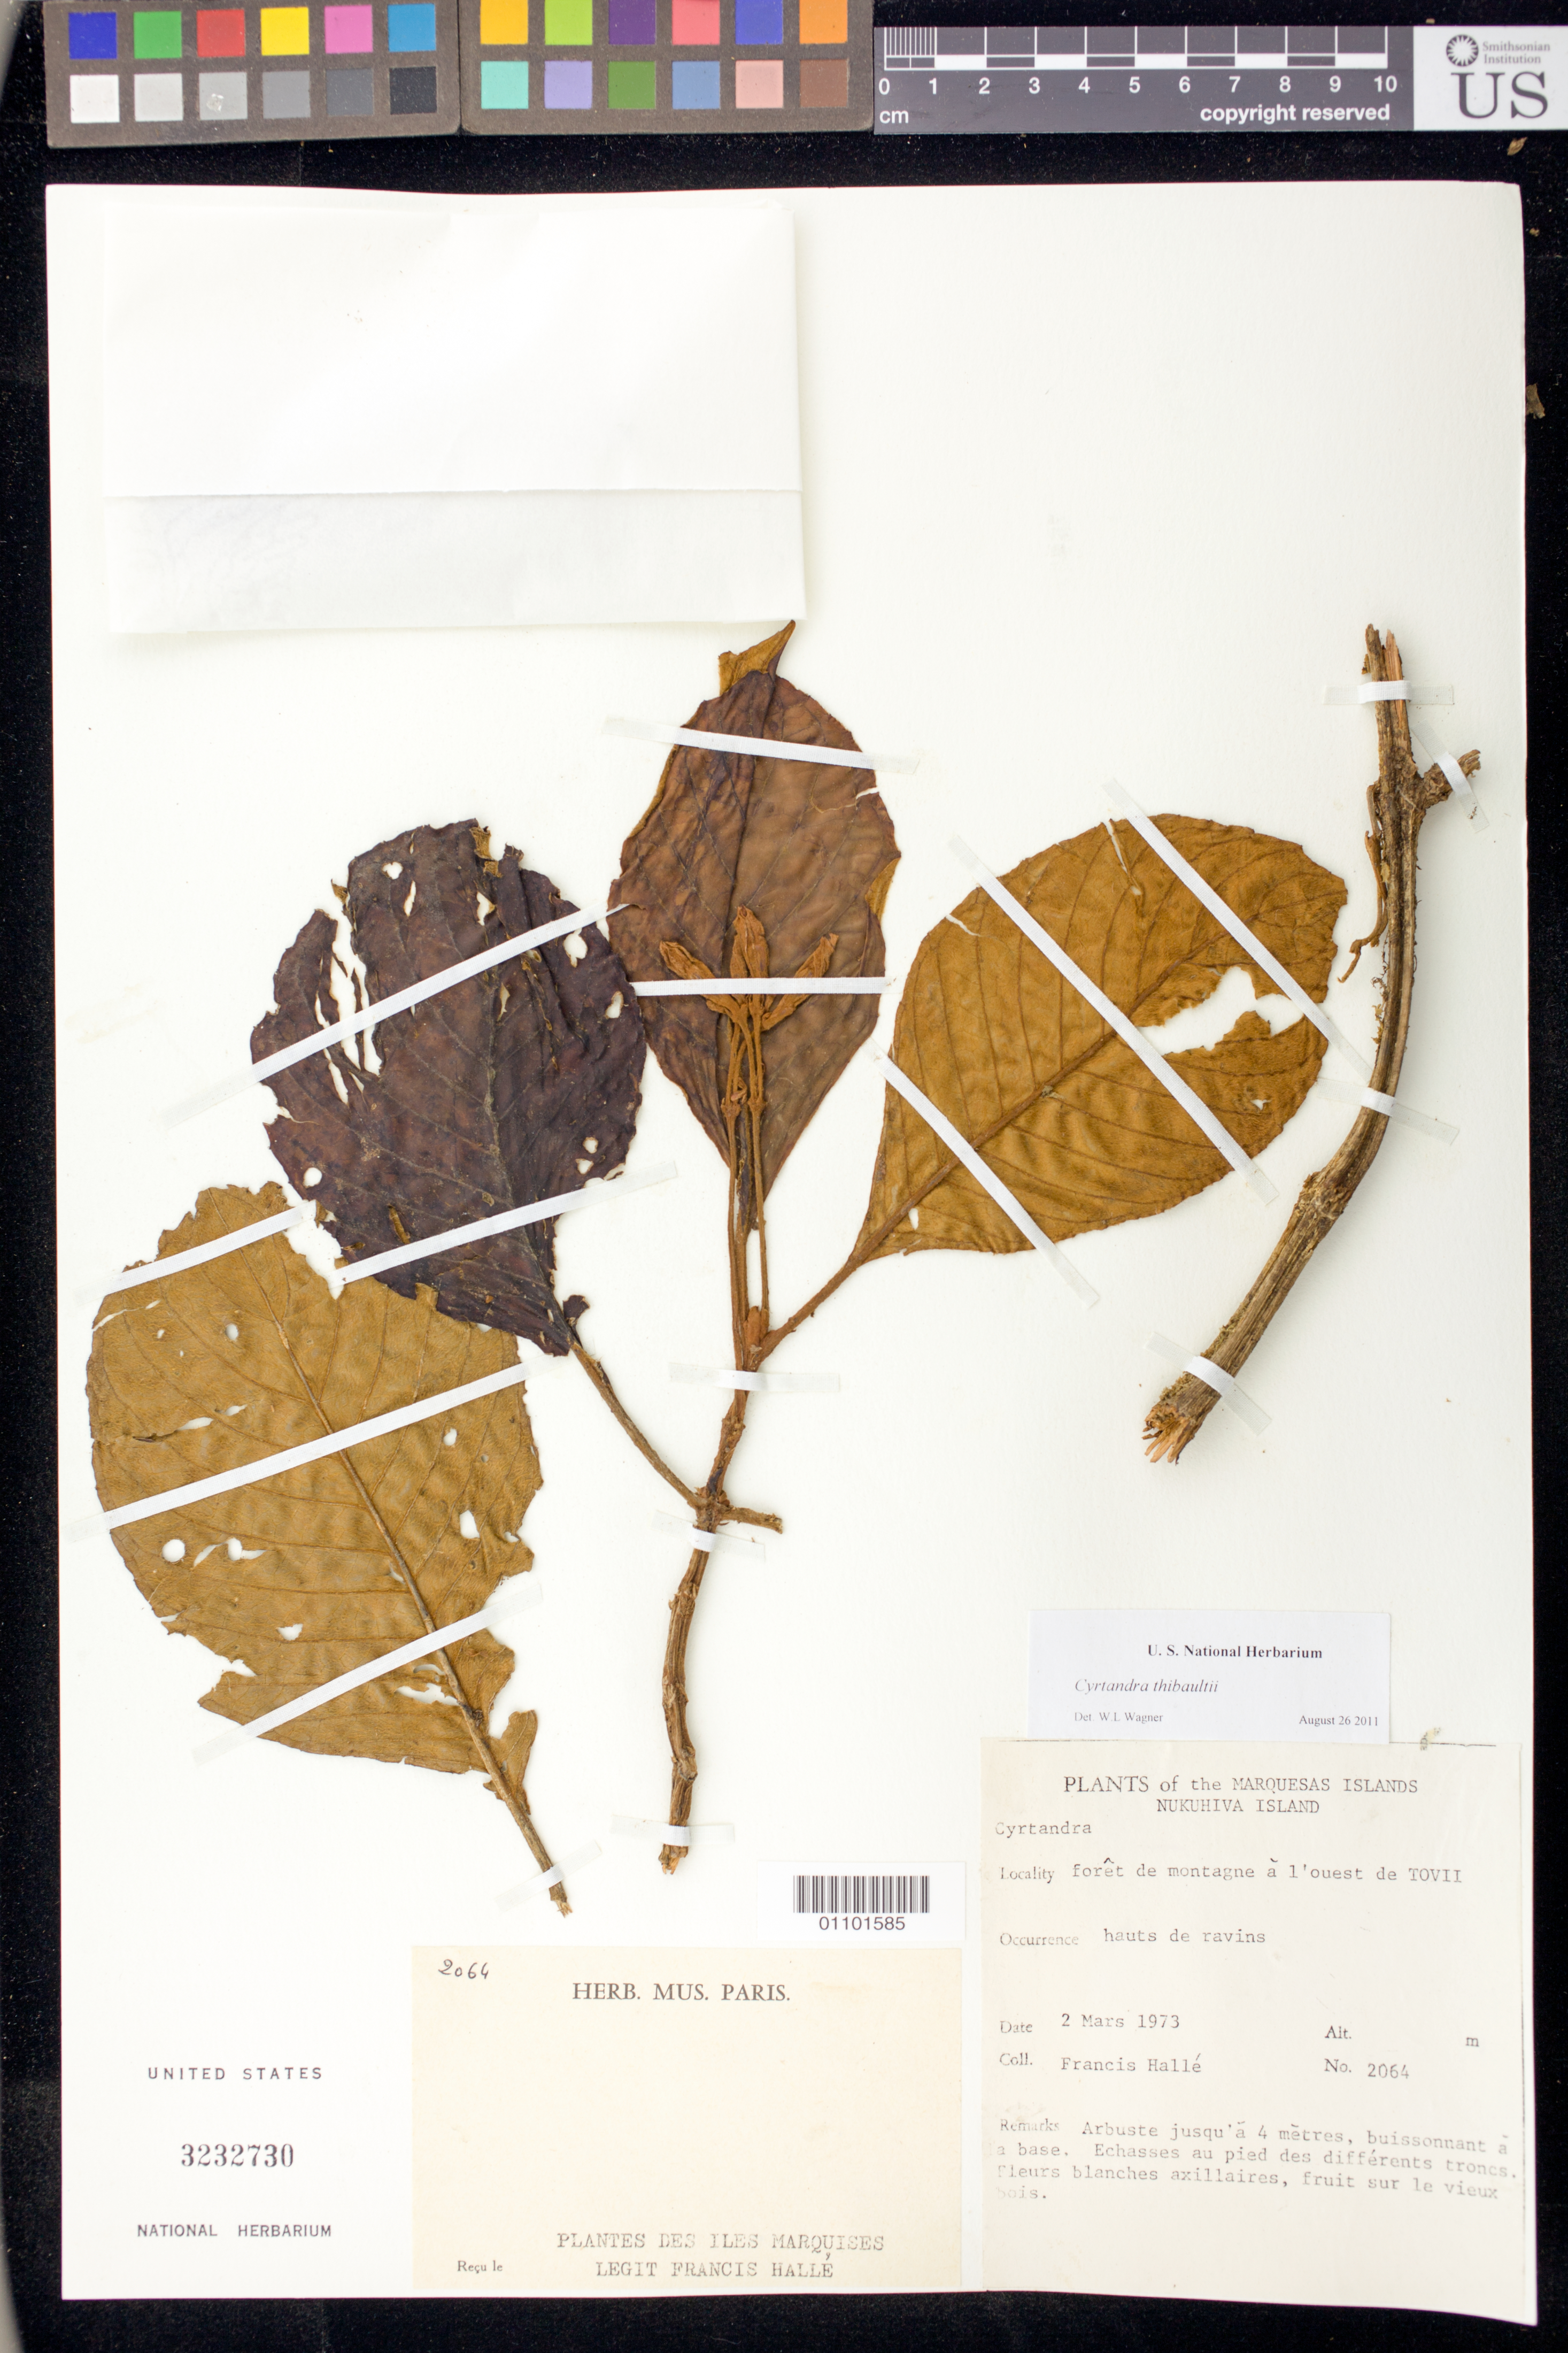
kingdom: Plantae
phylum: Tracheophyta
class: Magnoliopsida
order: Lamiales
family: Gesneriaceae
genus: Cyrtandra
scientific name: Cyrtandra thibaultii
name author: Fosberg & Sachet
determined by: Wagner, W. L., (BOT), Smithsonian Institution - National Museum of Natural History (UNITED STATES)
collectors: F. Hallé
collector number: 2064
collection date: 1973-03-02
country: French Polynesia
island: Nuku Hiva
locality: Forêt de montagne à l'ouest de Toovii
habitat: Hauts de ravins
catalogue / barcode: US 3232730